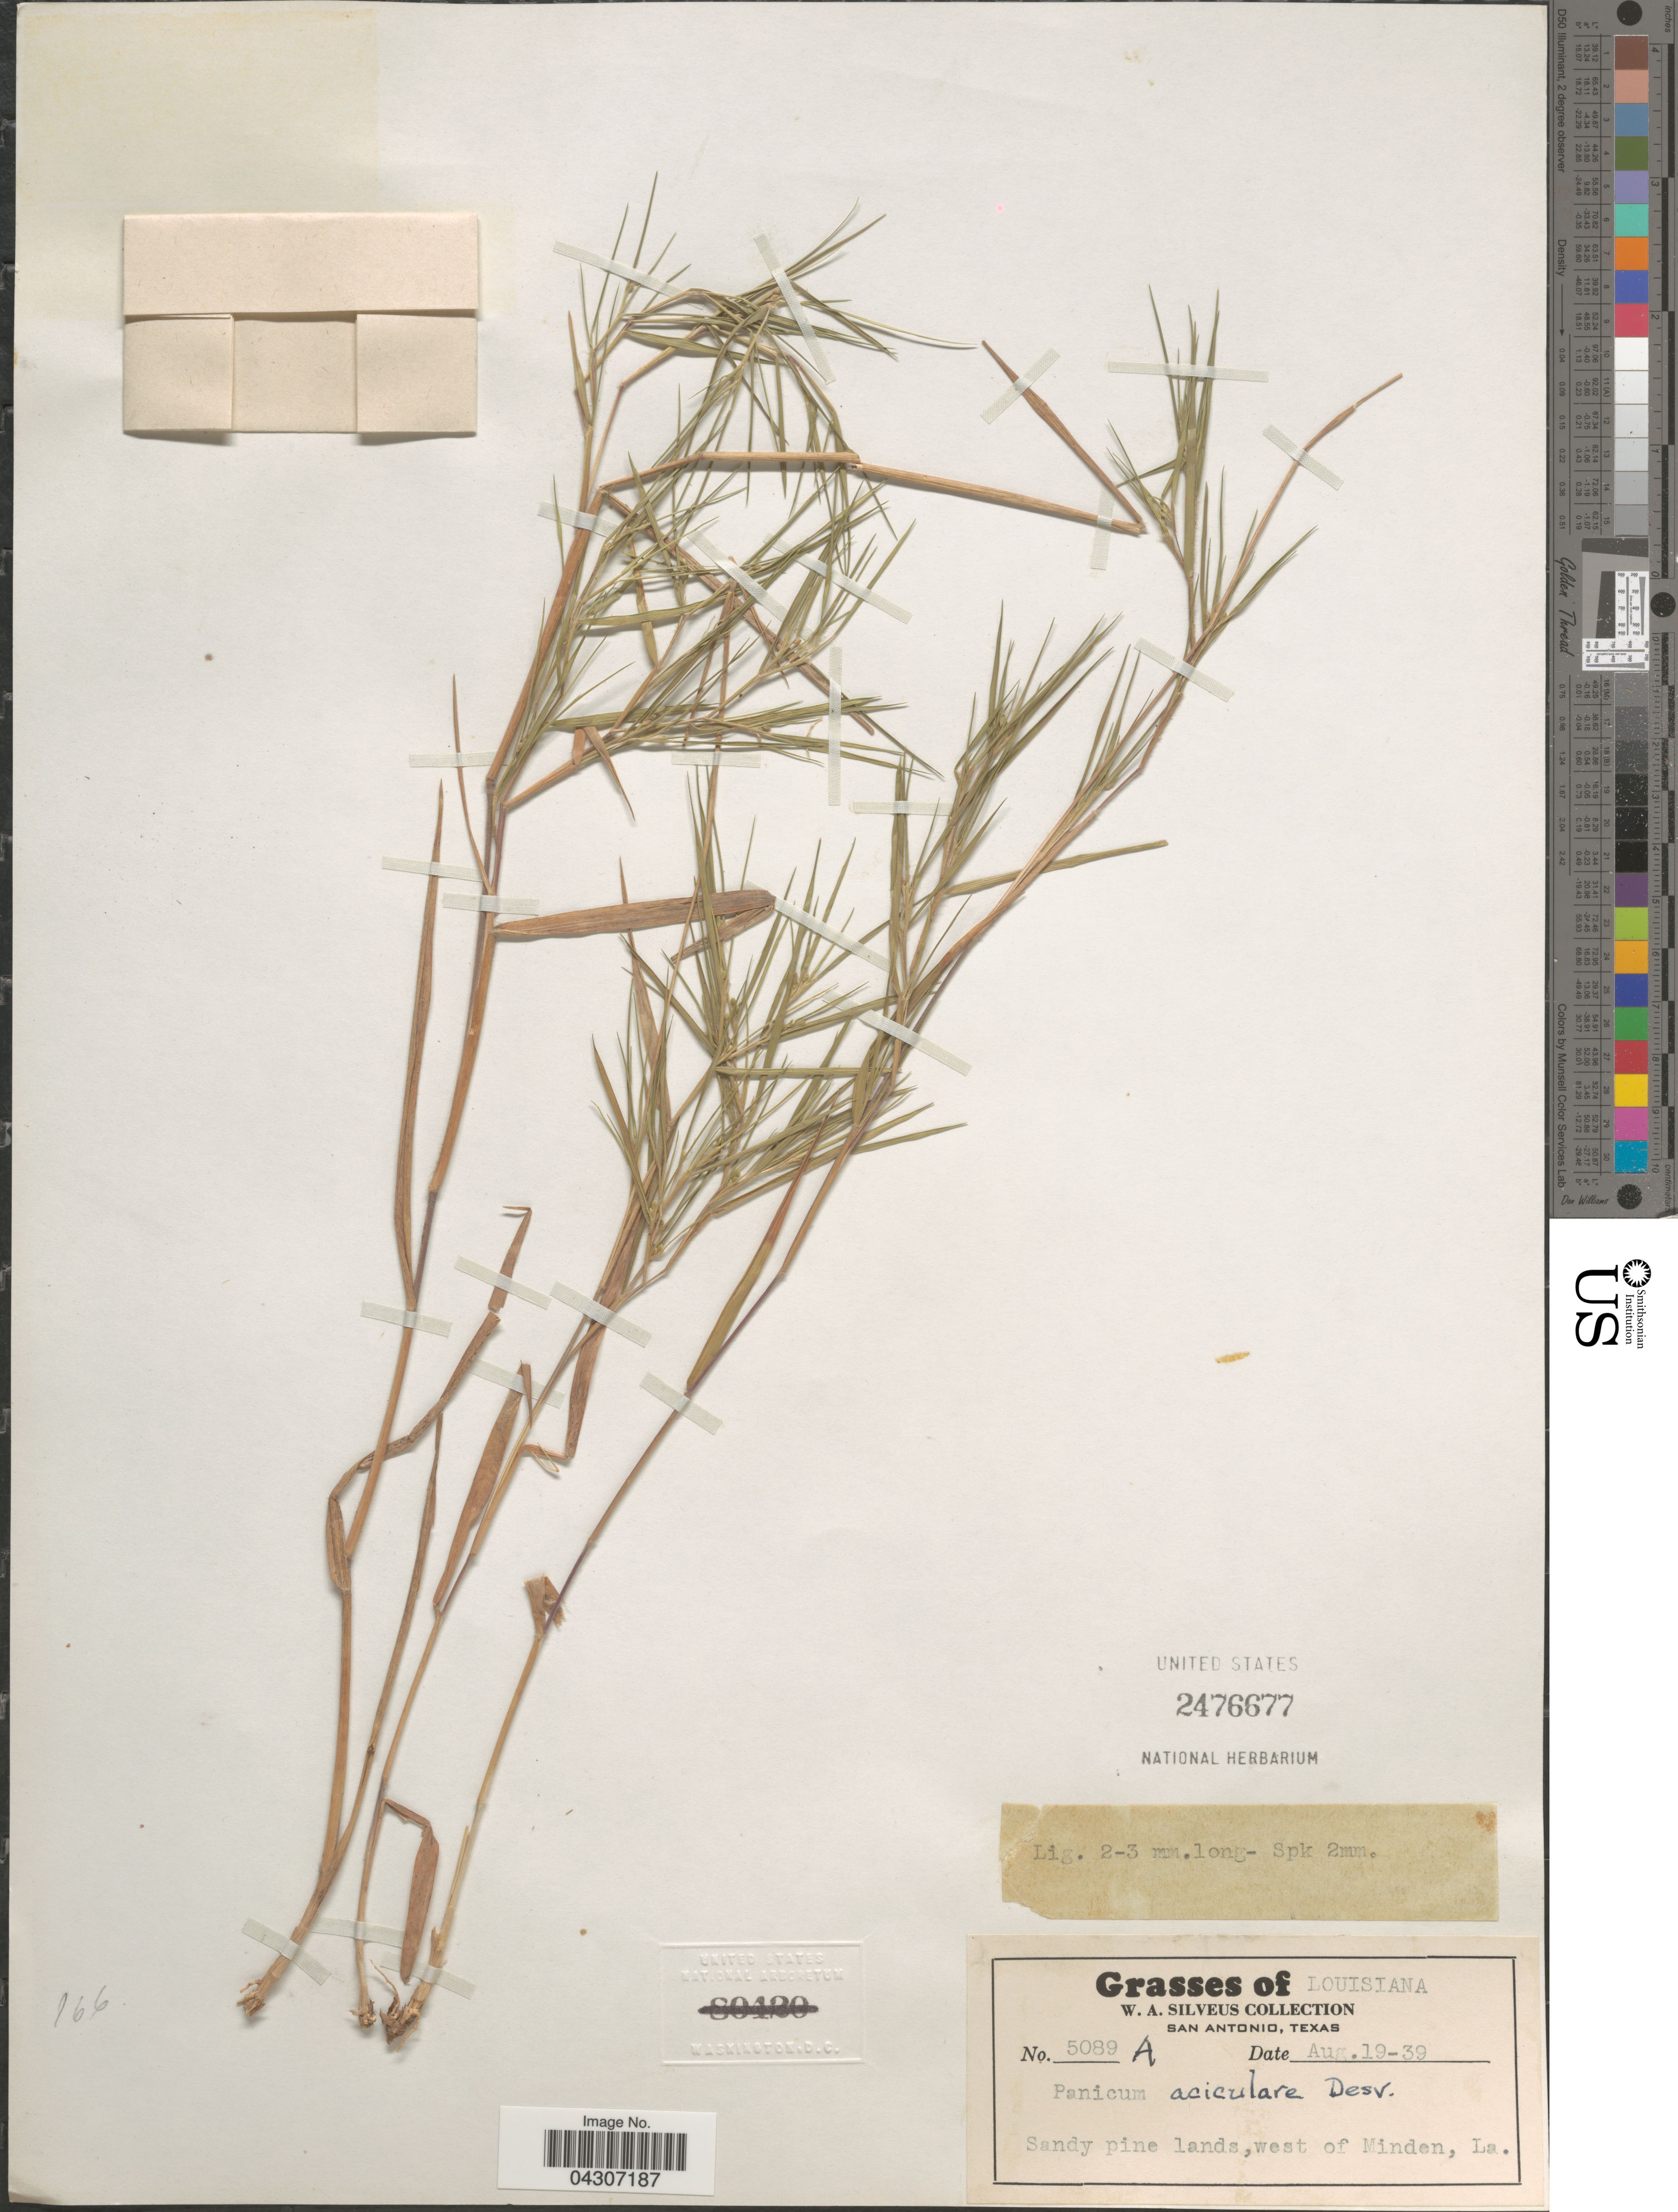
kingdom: Plantae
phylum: Tracheophyta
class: Liliopsida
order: Poales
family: Poaceae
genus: Dichanthelium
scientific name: Dichanthelium aciculare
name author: (Desv. ex Poir.) Gould & C.A. Clark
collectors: W. Silveus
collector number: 5089A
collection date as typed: Transcribed d/m/y: 19/8/39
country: United States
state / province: Louisiana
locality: Sandy pine lands, west of Minden.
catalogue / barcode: US 2476677